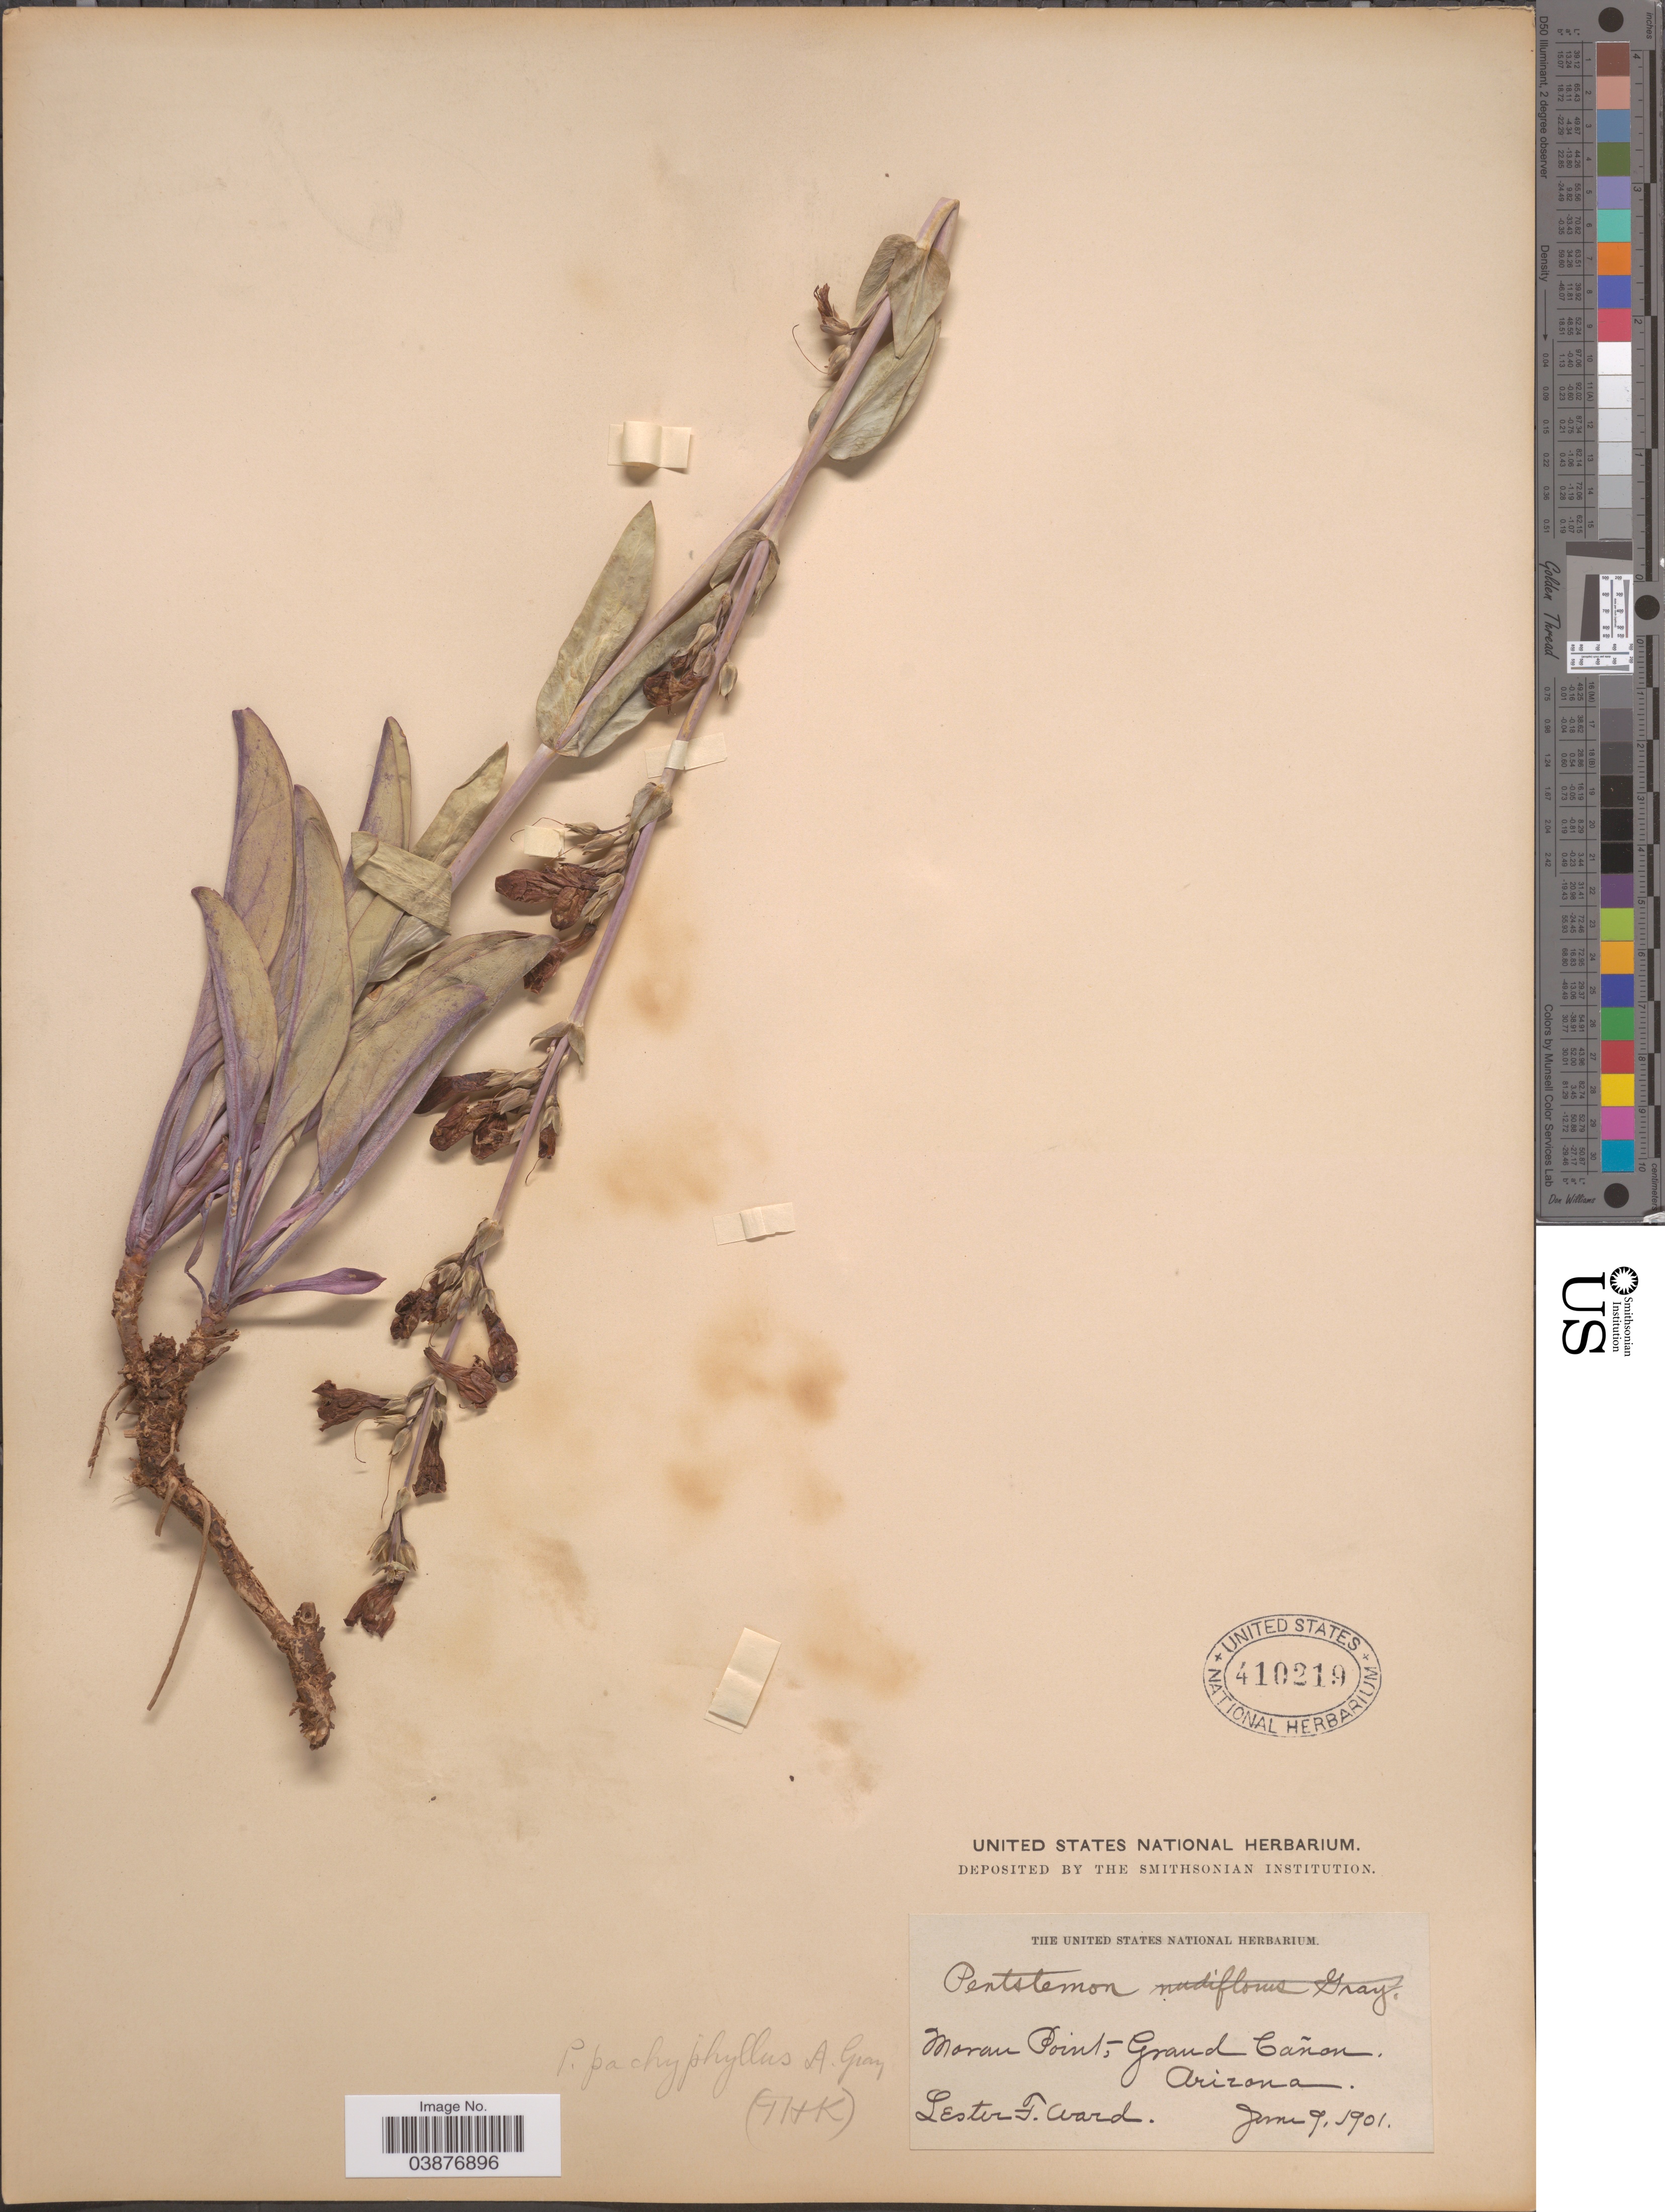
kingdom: Plantae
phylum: Tracheophyta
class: Magnoliopsida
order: Lamiales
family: Plantaginaceae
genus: Penstemon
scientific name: Penstemon pachyphyllus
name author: A. Gray ex Rydb.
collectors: L. F. Ward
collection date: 1901-06-09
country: United States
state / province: Arizona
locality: Moran Point, Grand Cañon.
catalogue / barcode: US 410219